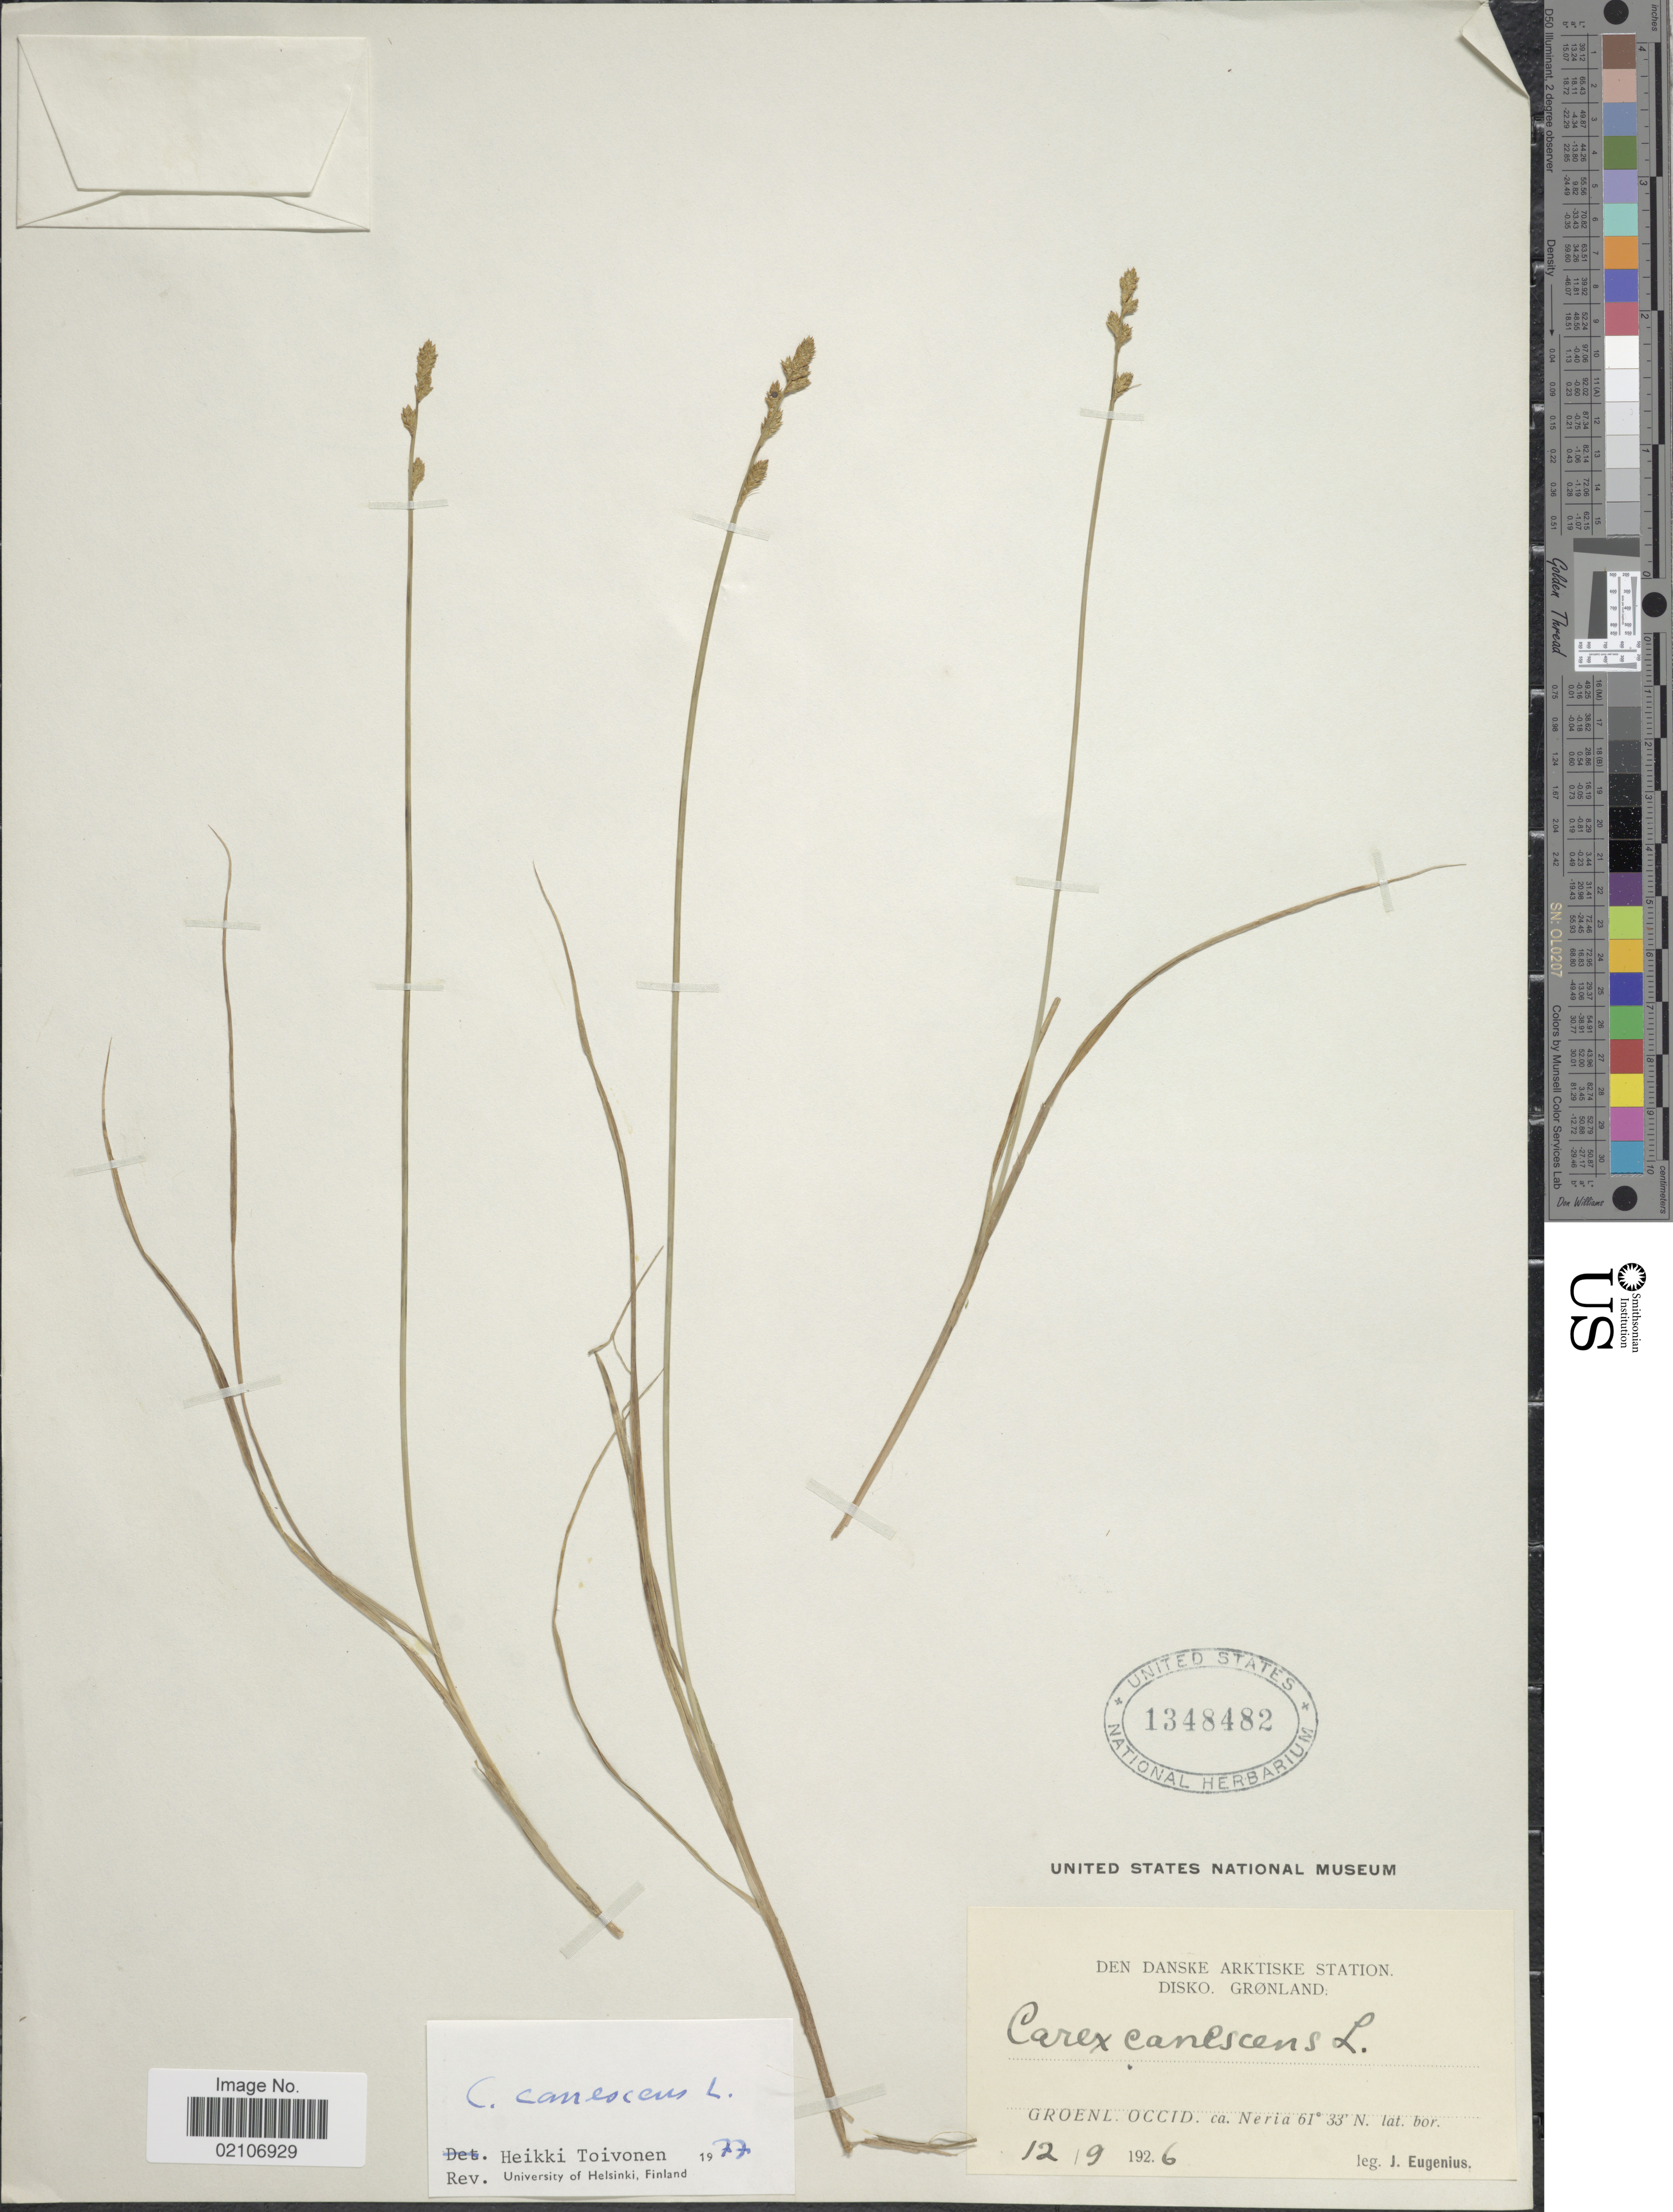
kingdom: Plantae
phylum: Tracheophyta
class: Liliopsida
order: Poales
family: Cyperaceae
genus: Carex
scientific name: Carex canescens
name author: L.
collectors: J. Eugenius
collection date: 1926-09-12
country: Greenland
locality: Disko, Gronland.Groenl. Occid, ca. Neria.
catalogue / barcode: US 1348482